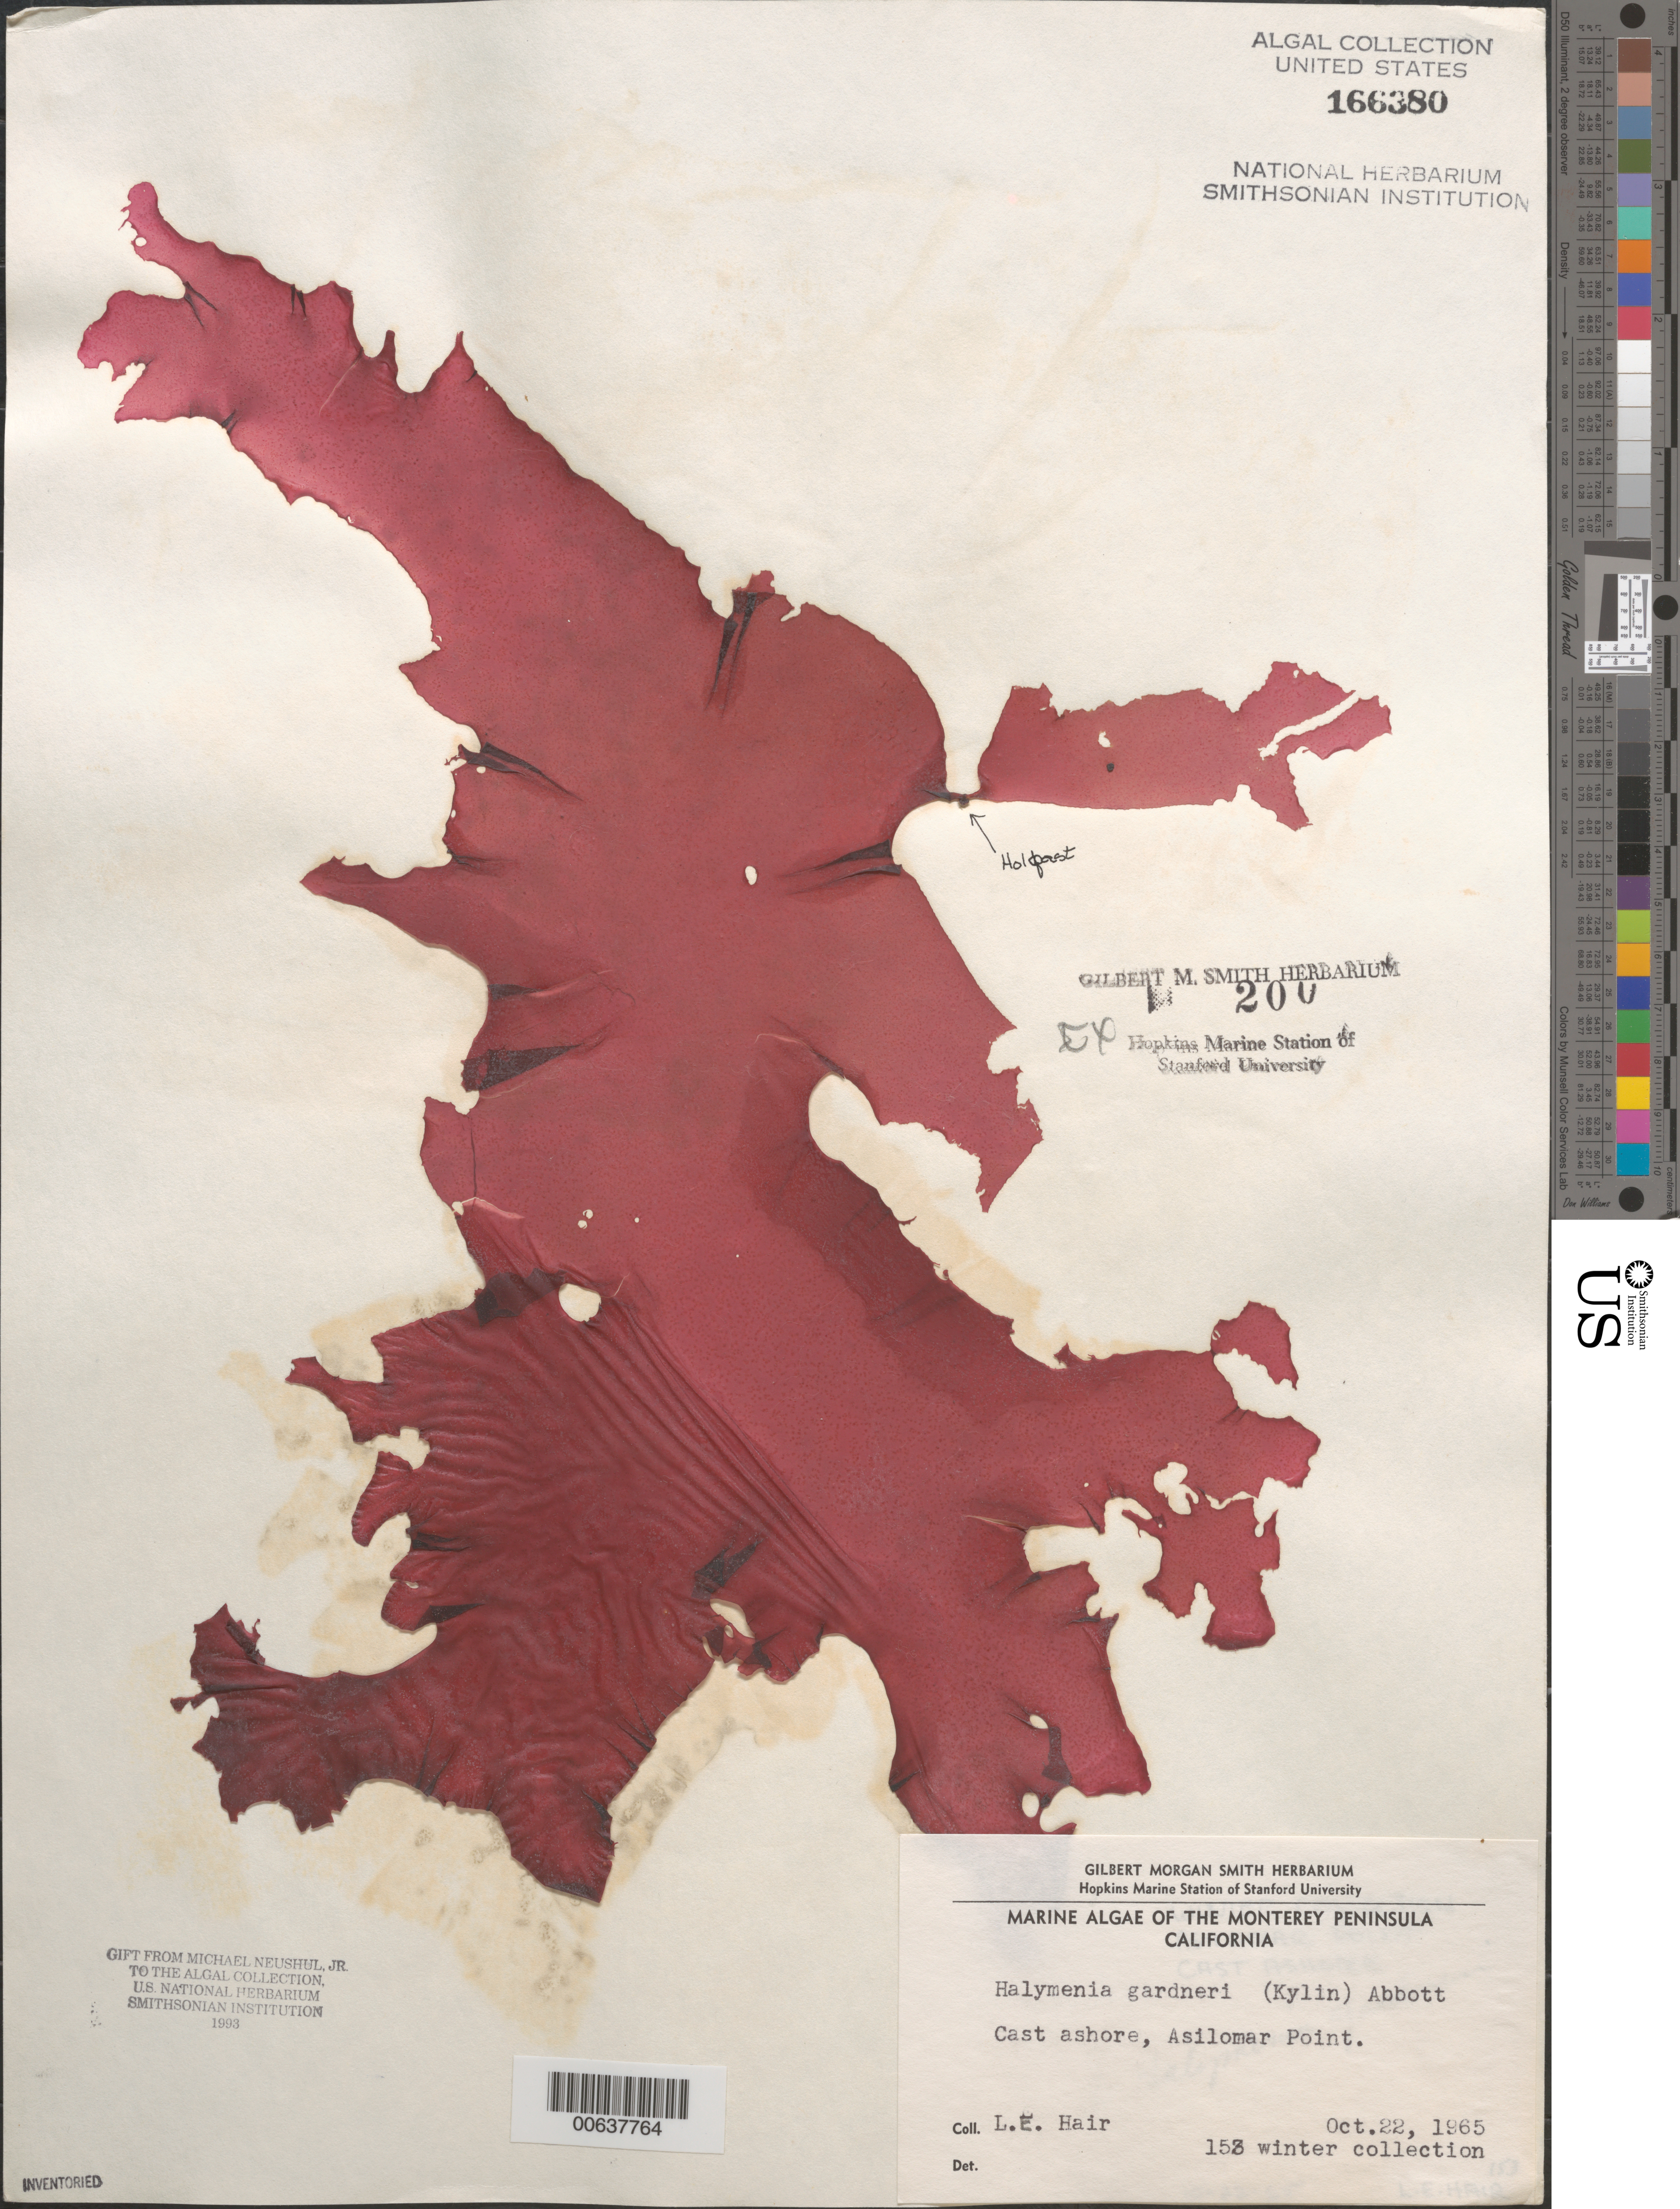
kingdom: Plantae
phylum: Rhodophyta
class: Florideophyceae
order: Halymeniales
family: Halymeniaceae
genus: Halymenia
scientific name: Halymenia gardneri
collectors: L. Hair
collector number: LEH 153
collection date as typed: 22 Oct 1965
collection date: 1965-10-22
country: United States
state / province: California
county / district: Monterey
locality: Asilomar Point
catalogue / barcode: US 166380